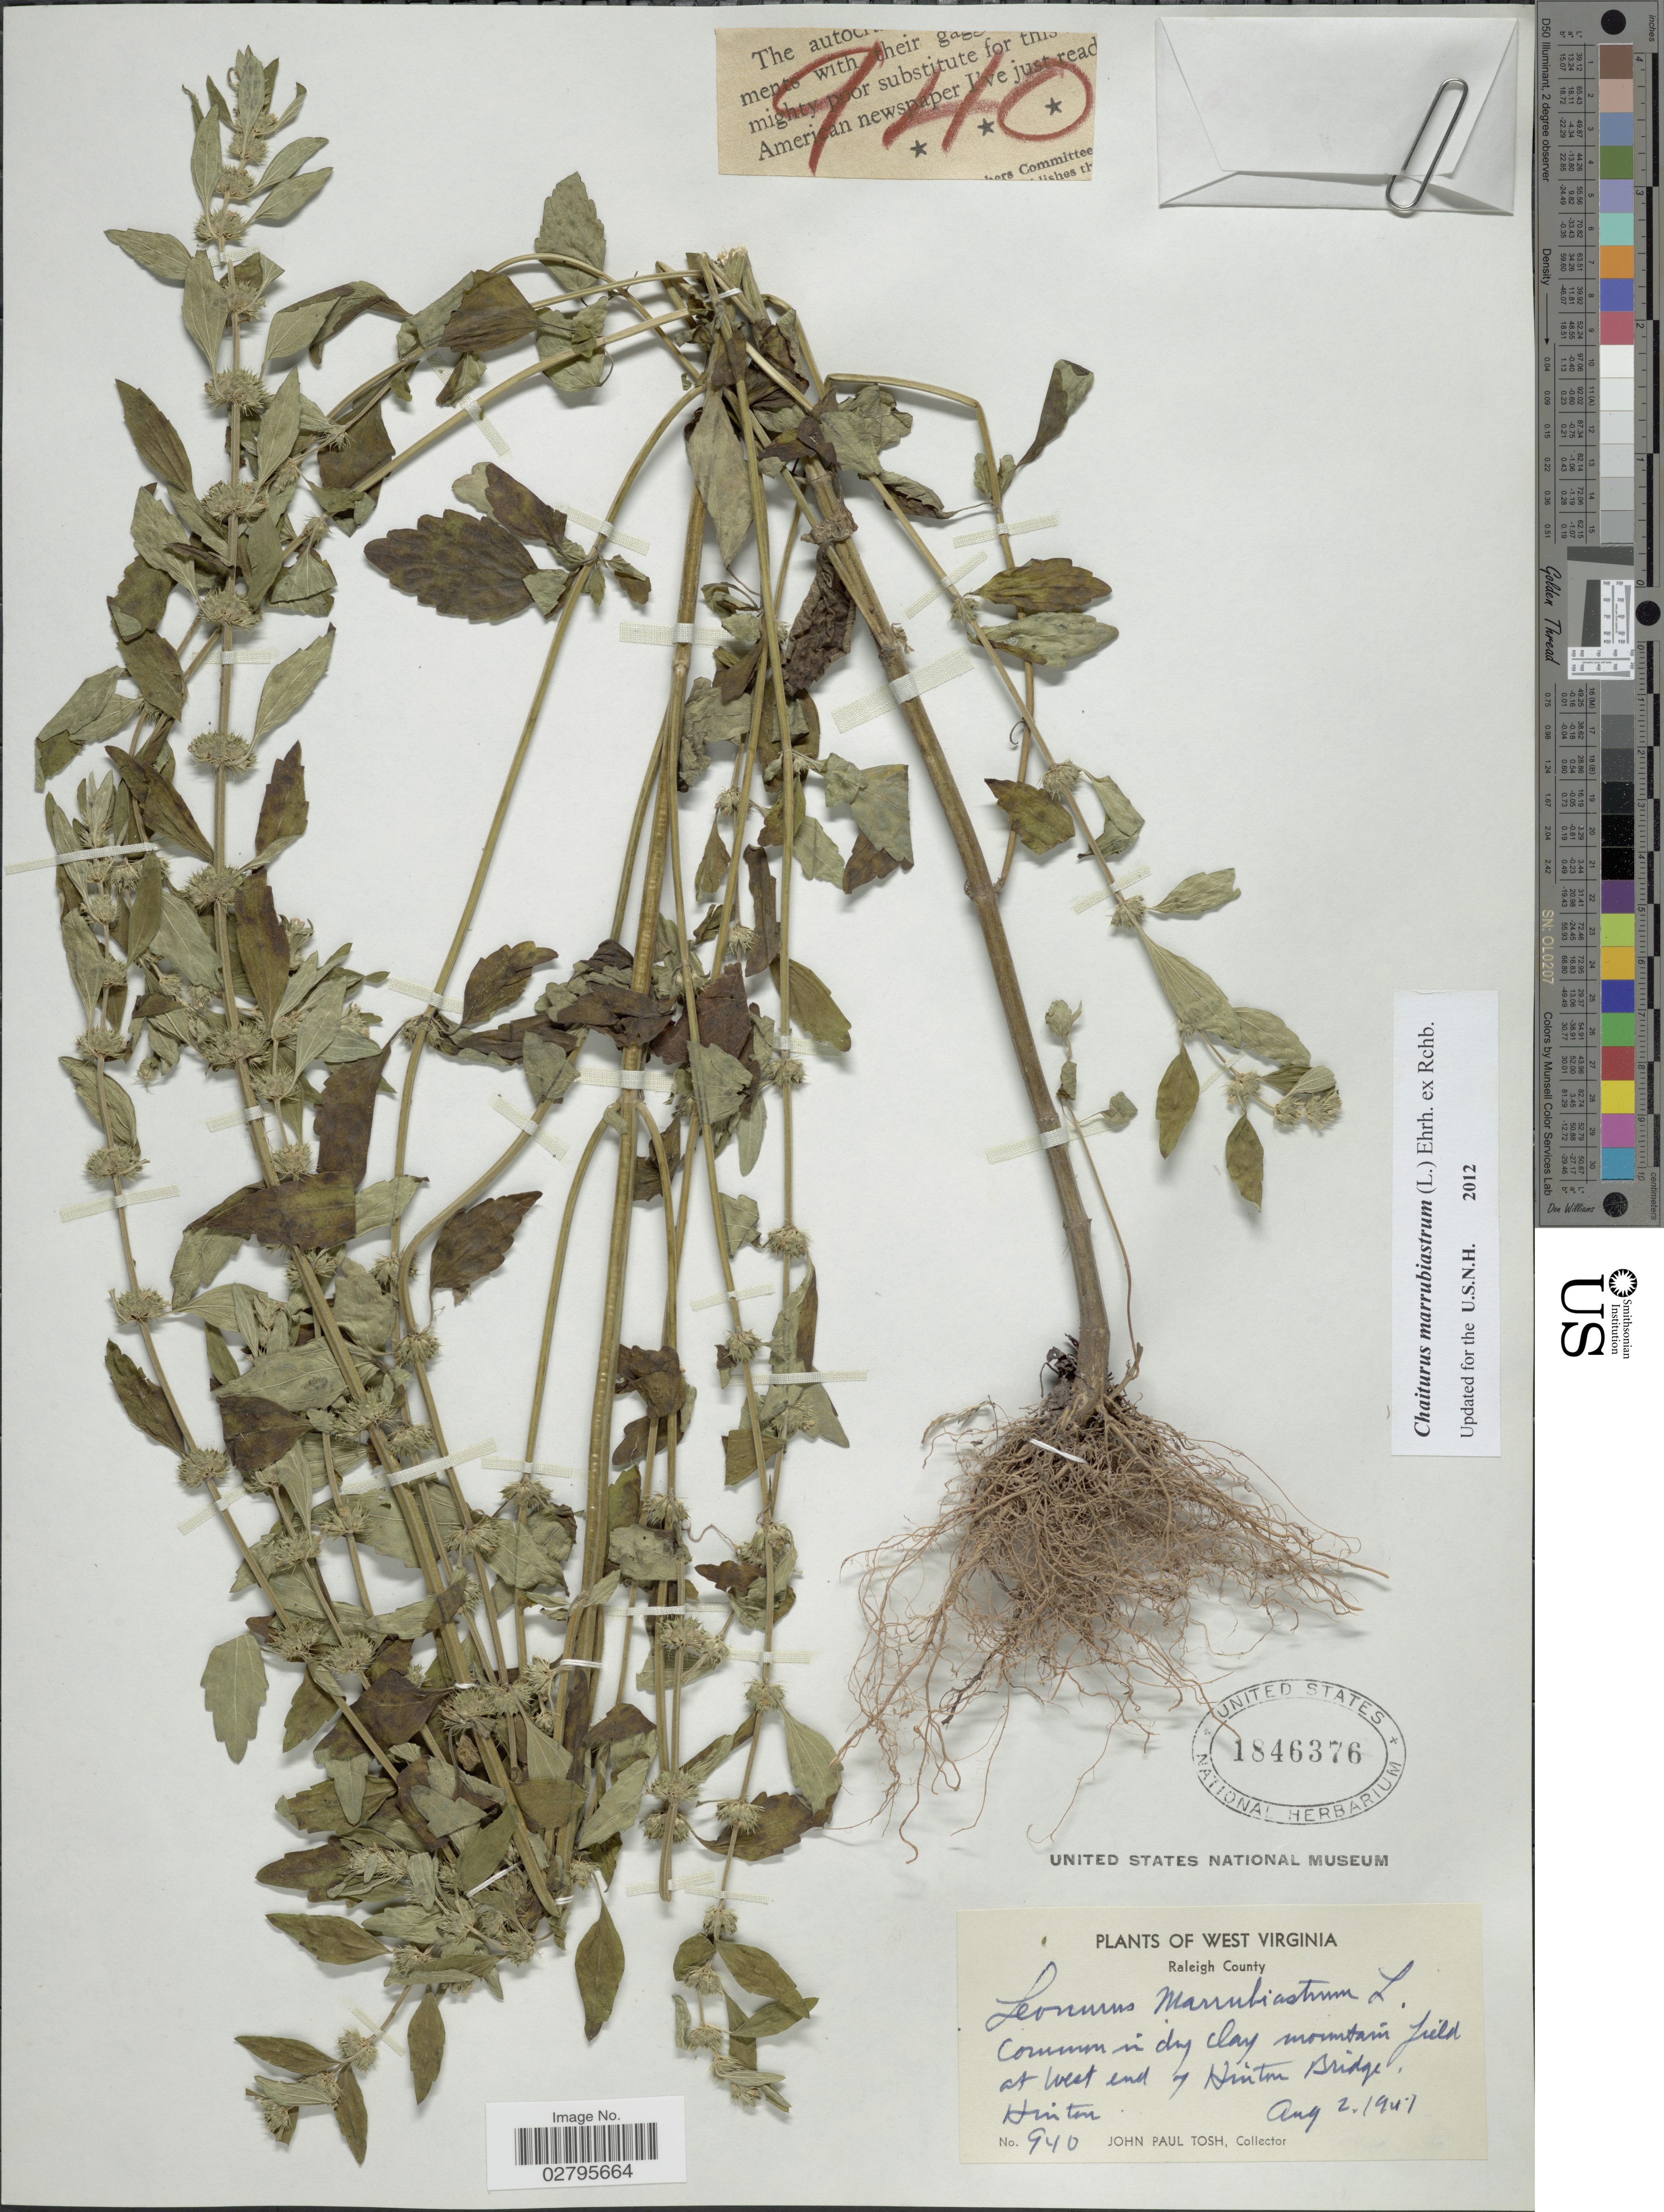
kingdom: Plantae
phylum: Tracheophyta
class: Magnoliopsida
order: Lamiales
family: Lamiaceae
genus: Chaiturus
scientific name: Chaiturus marrubiastrum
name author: (L.) Rchb.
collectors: J. Tosh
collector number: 940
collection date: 1941-08-02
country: United States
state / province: West Virginia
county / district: Raleigh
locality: Raleigh County, Common in dry clay mountains field at West end of Hinton Bridge, Hinton.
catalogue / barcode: US 1846376